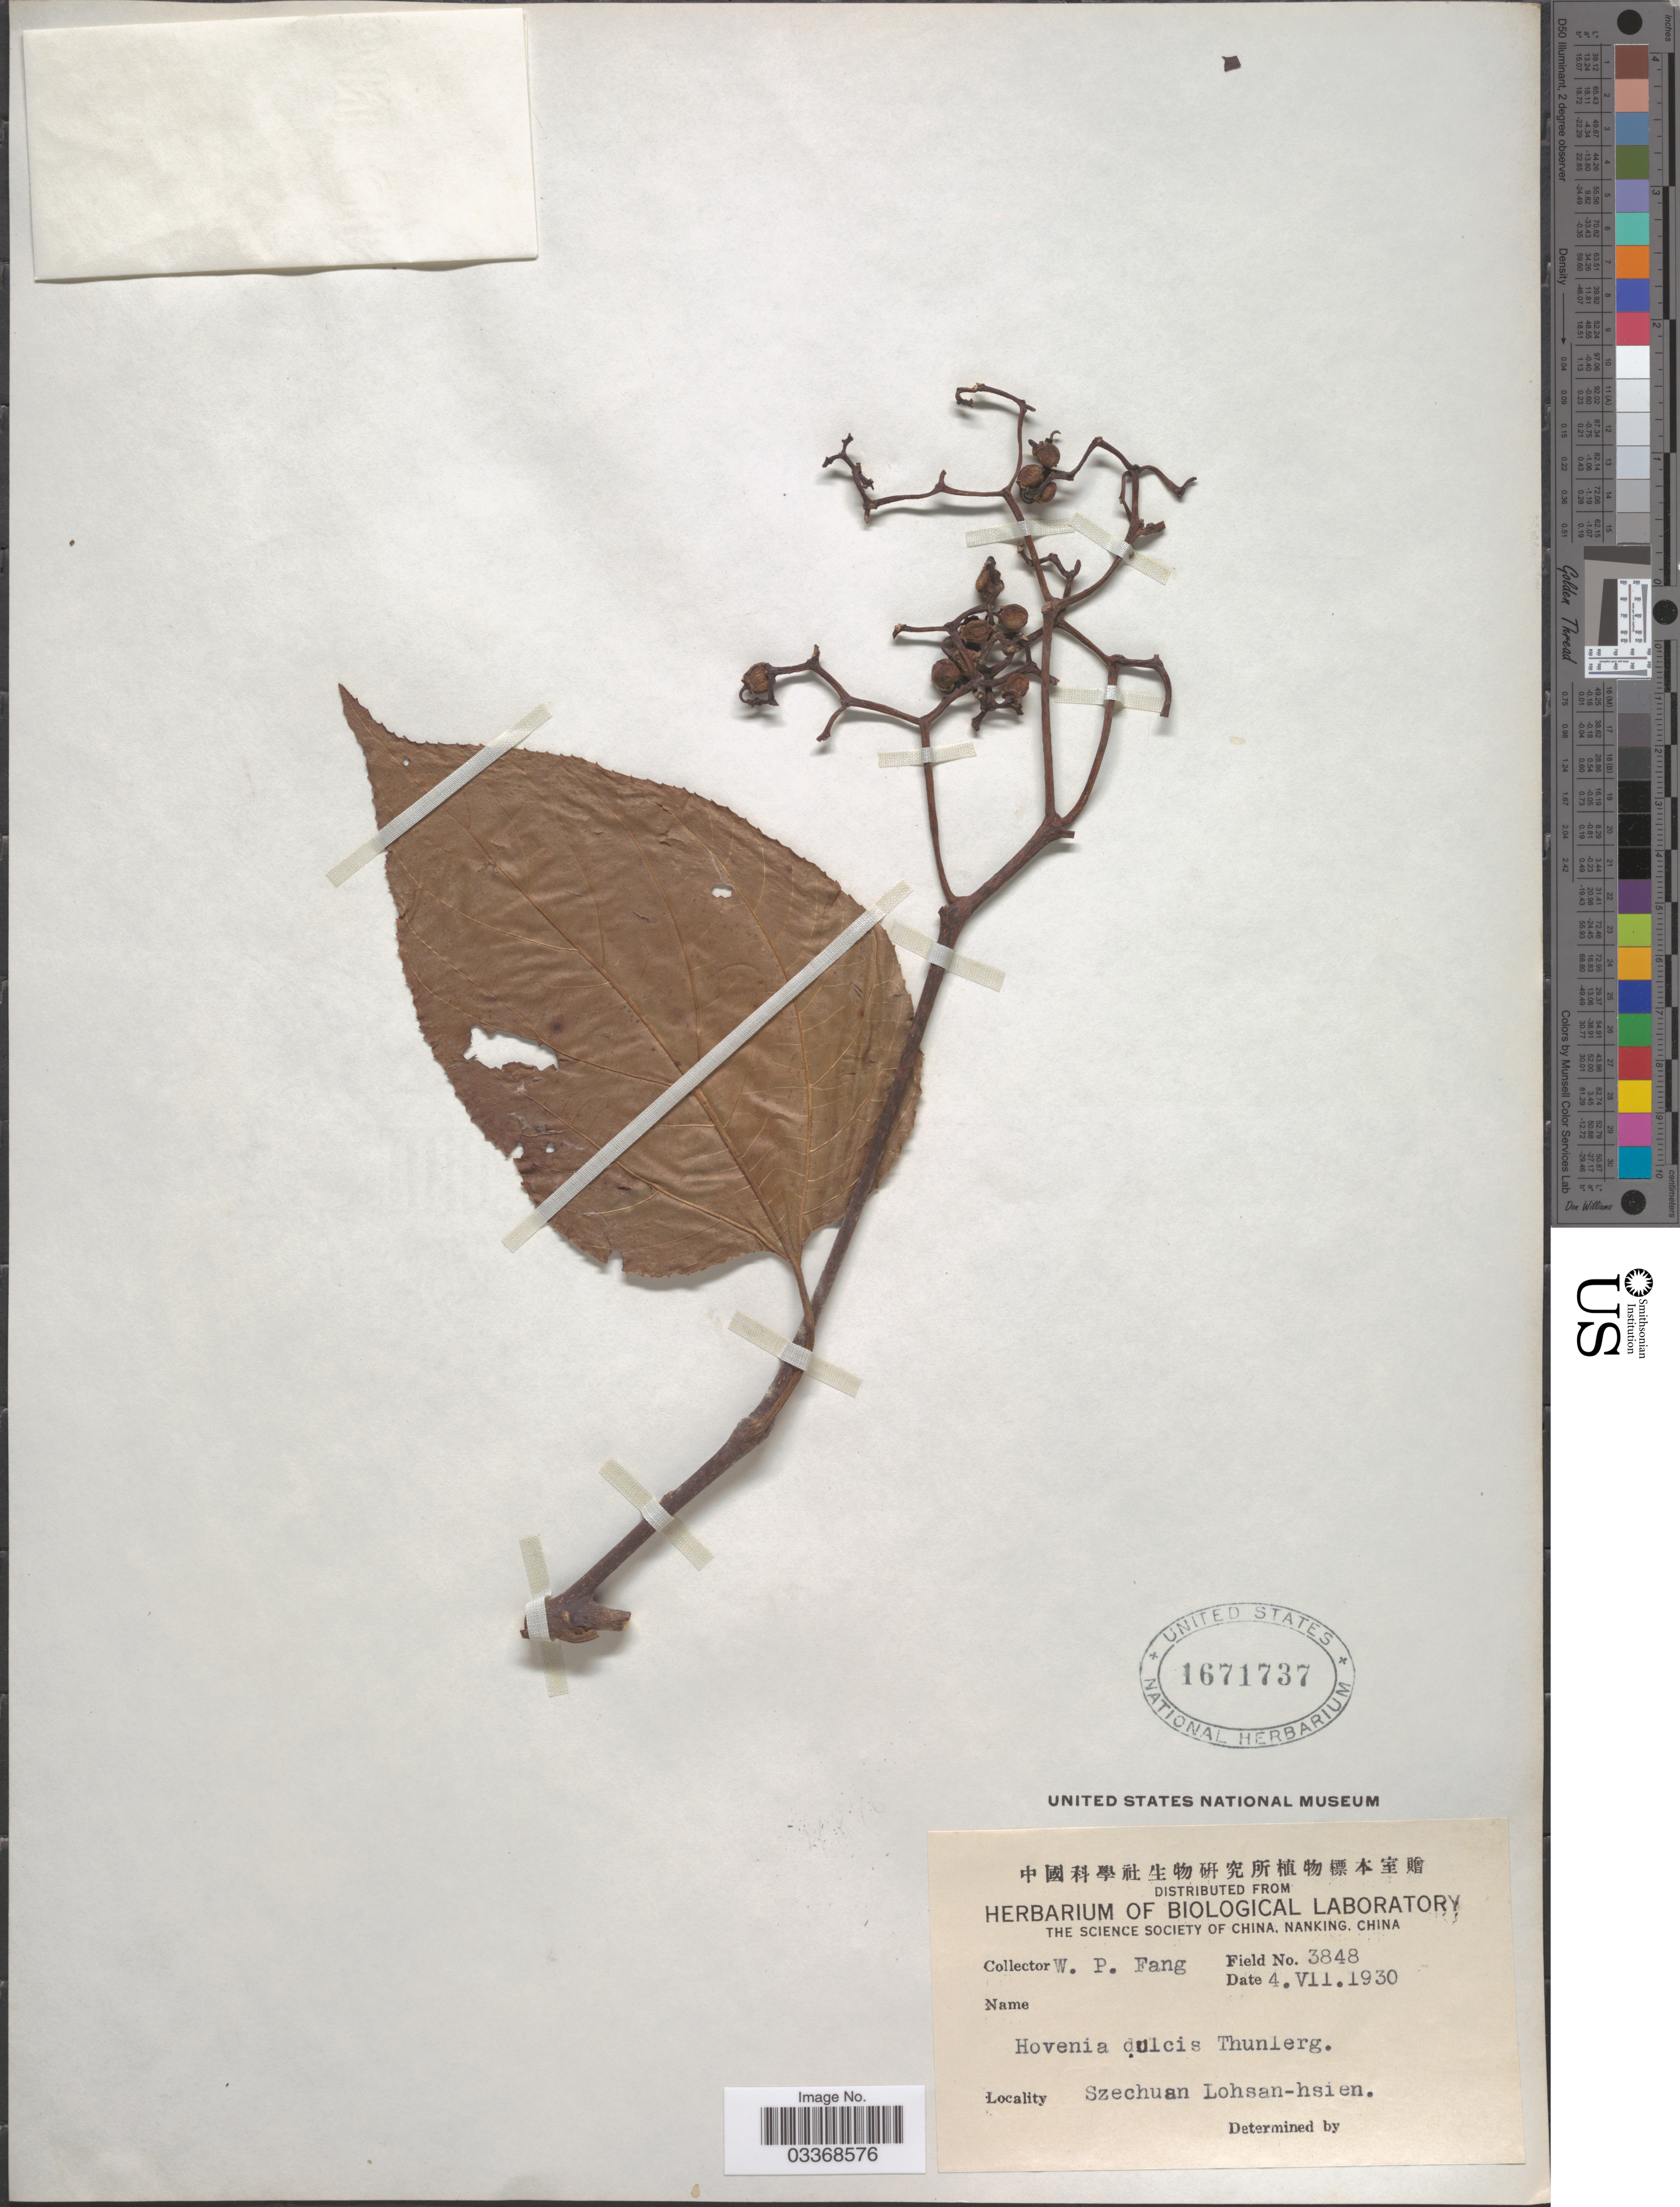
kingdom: Plantae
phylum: Tracheophyta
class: Magnoliopsida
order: Rosales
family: Rhamnaceae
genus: Hovenia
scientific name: Hovenia dulcis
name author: Thunb.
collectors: W. P. Fang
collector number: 3848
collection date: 1930-07-04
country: China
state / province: Sichuan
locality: Szechuan Lohsan-hsien.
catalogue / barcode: US 1671737